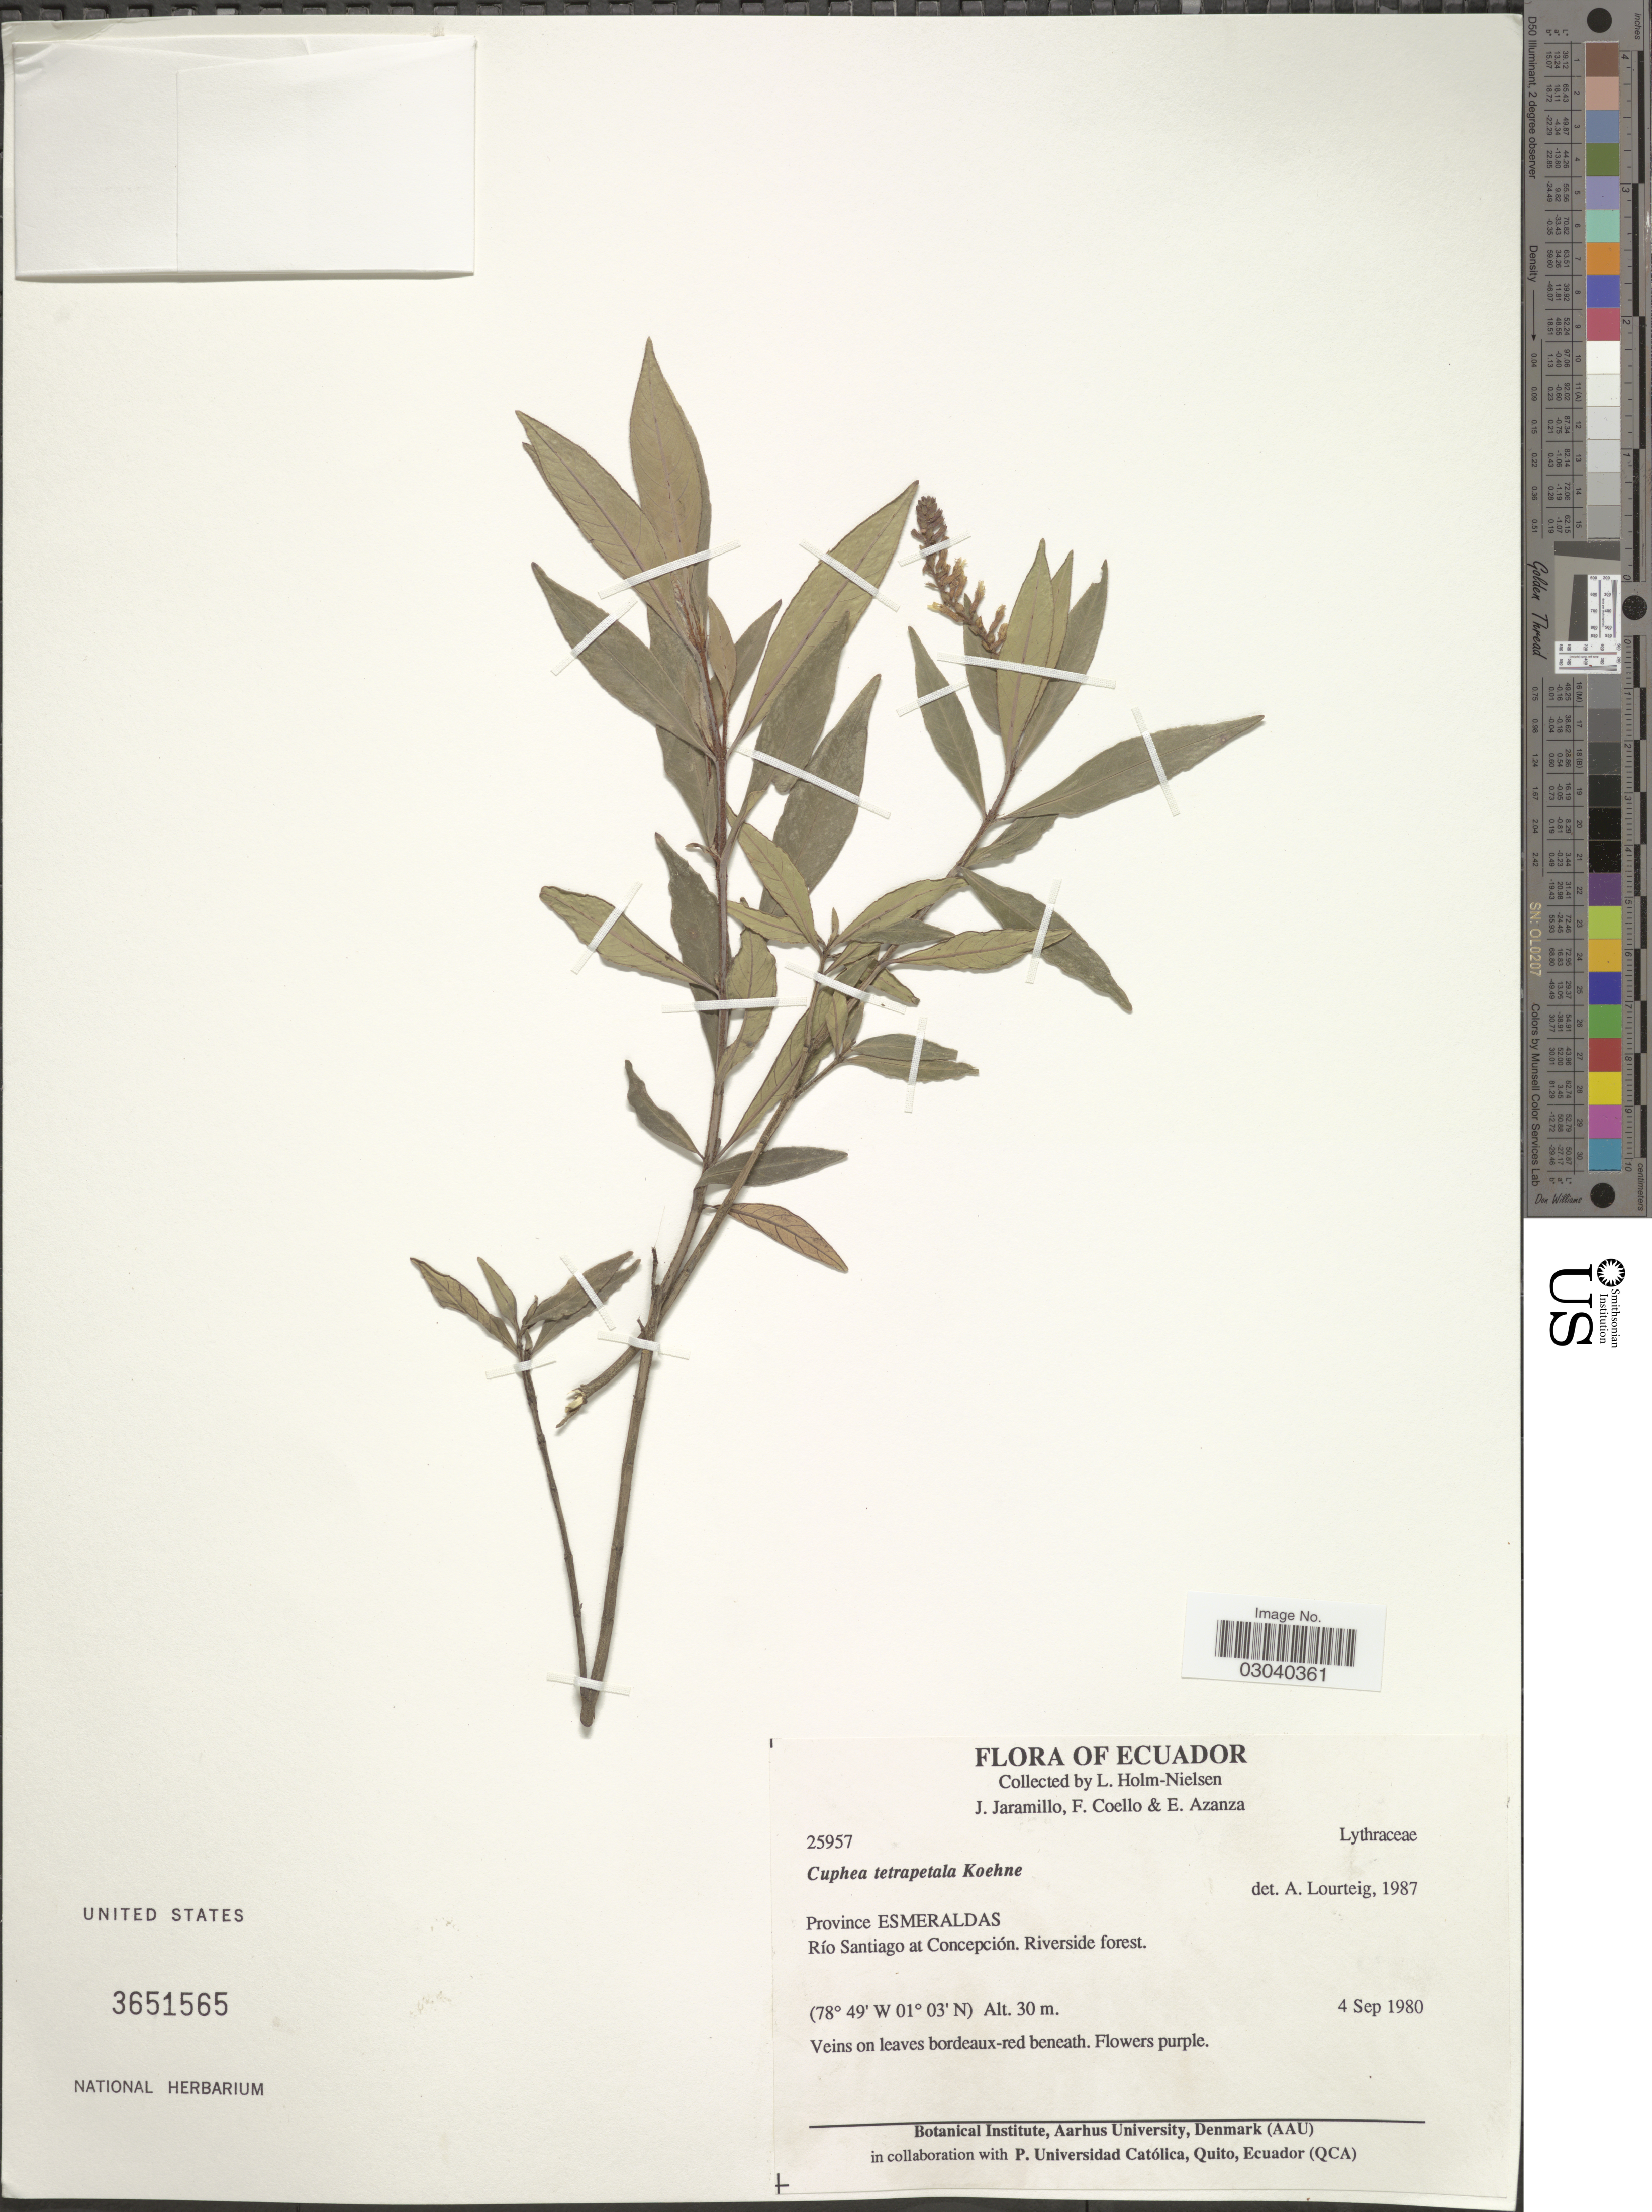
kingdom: Plantae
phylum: Tracheophyta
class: Magnoliopsida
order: Myrtales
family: Lythraceae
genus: Cuphea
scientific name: Cuphea tetrapetala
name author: Koehne in Mart.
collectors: L. Holm-Nielsen, J. Jaramillo, F. Coello & E. Azanza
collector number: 25957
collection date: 1980-09-04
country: Ecuador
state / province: Esmeraldas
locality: Río Santiago at Concepción.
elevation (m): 30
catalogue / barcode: US 3651565